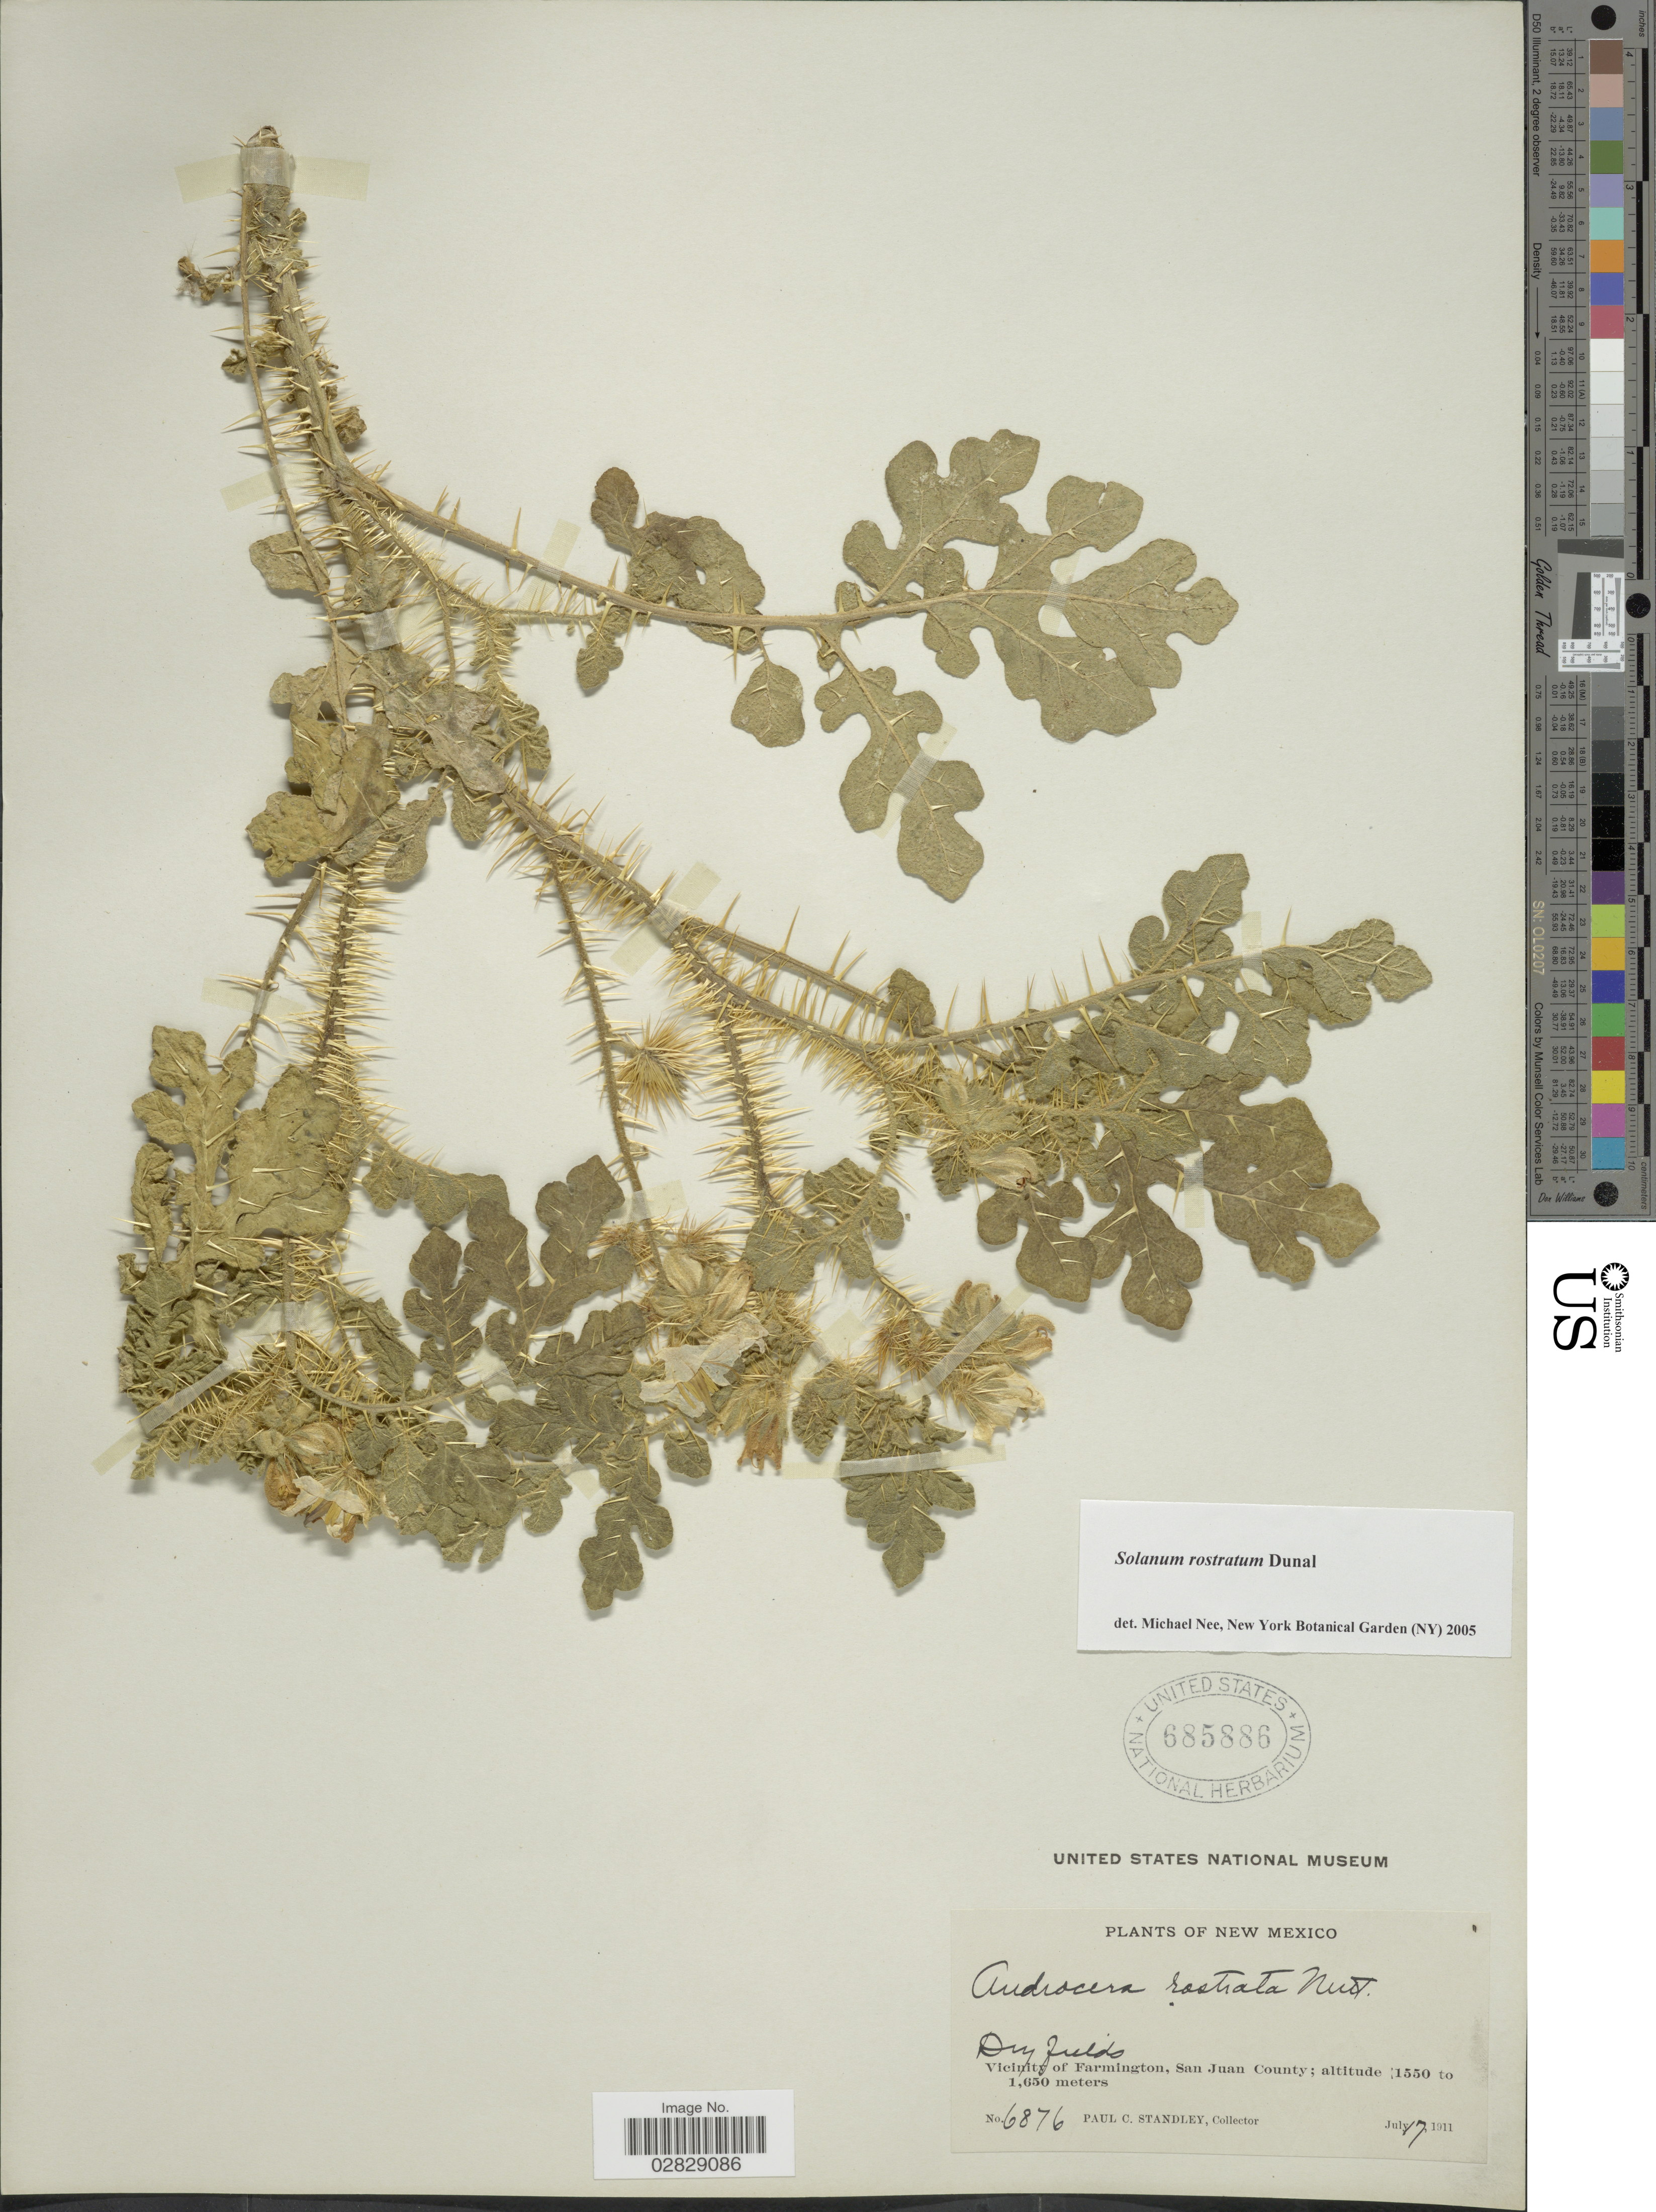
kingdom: Plantae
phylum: Tracheophyta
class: Magnoliopsida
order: Solanales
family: Solanaceae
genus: Solanum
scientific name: Solanum rostratum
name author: Dunal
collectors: P. C. Standley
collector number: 6876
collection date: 1911-07-17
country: United States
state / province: New Mexico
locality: Vicinity of Farmington, San Juan County.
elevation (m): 1550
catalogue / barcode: US 685886